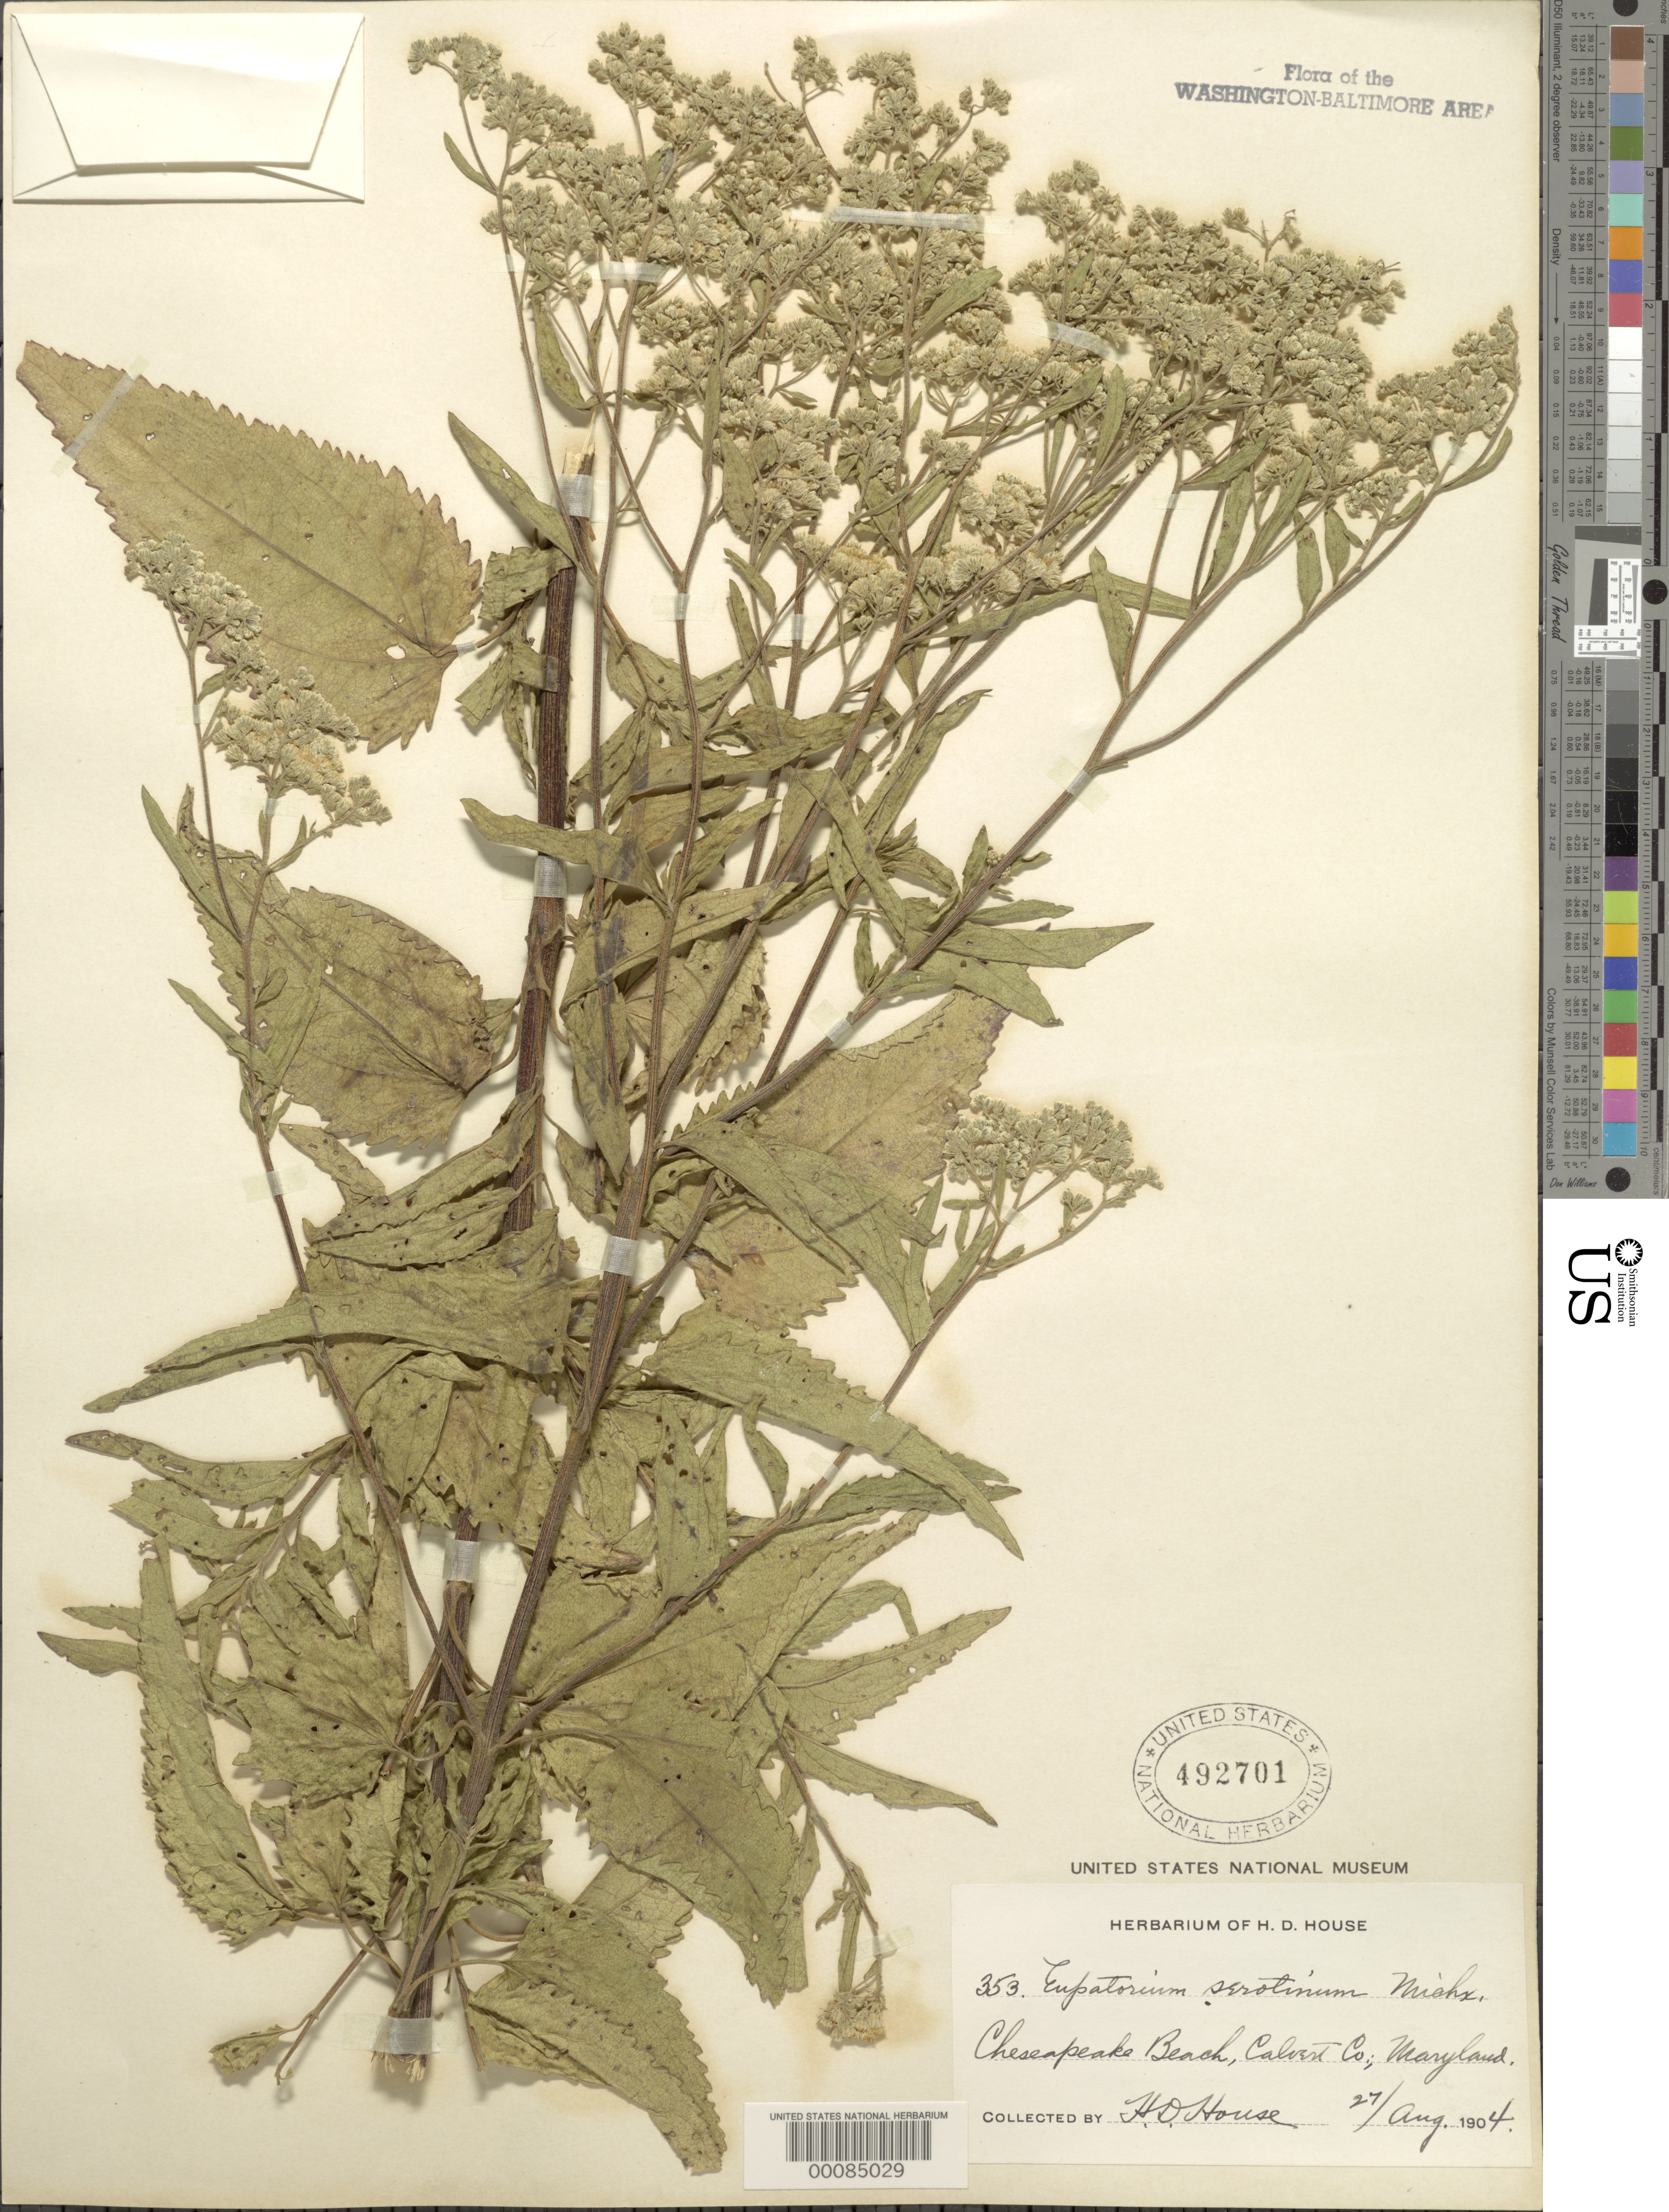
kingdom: Plantae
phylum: Tracheophyta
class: Magnoliopsida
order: Asterales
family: Asteraceae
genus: Eupatorium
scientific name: Eupatorium serotinum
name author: Michx.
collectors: H. D. House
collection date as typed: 27 Aug 1904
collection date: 1904-08-27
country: United States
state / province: Maryland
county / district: Calvert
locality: Chesapeake Beach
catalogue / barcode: US 492701